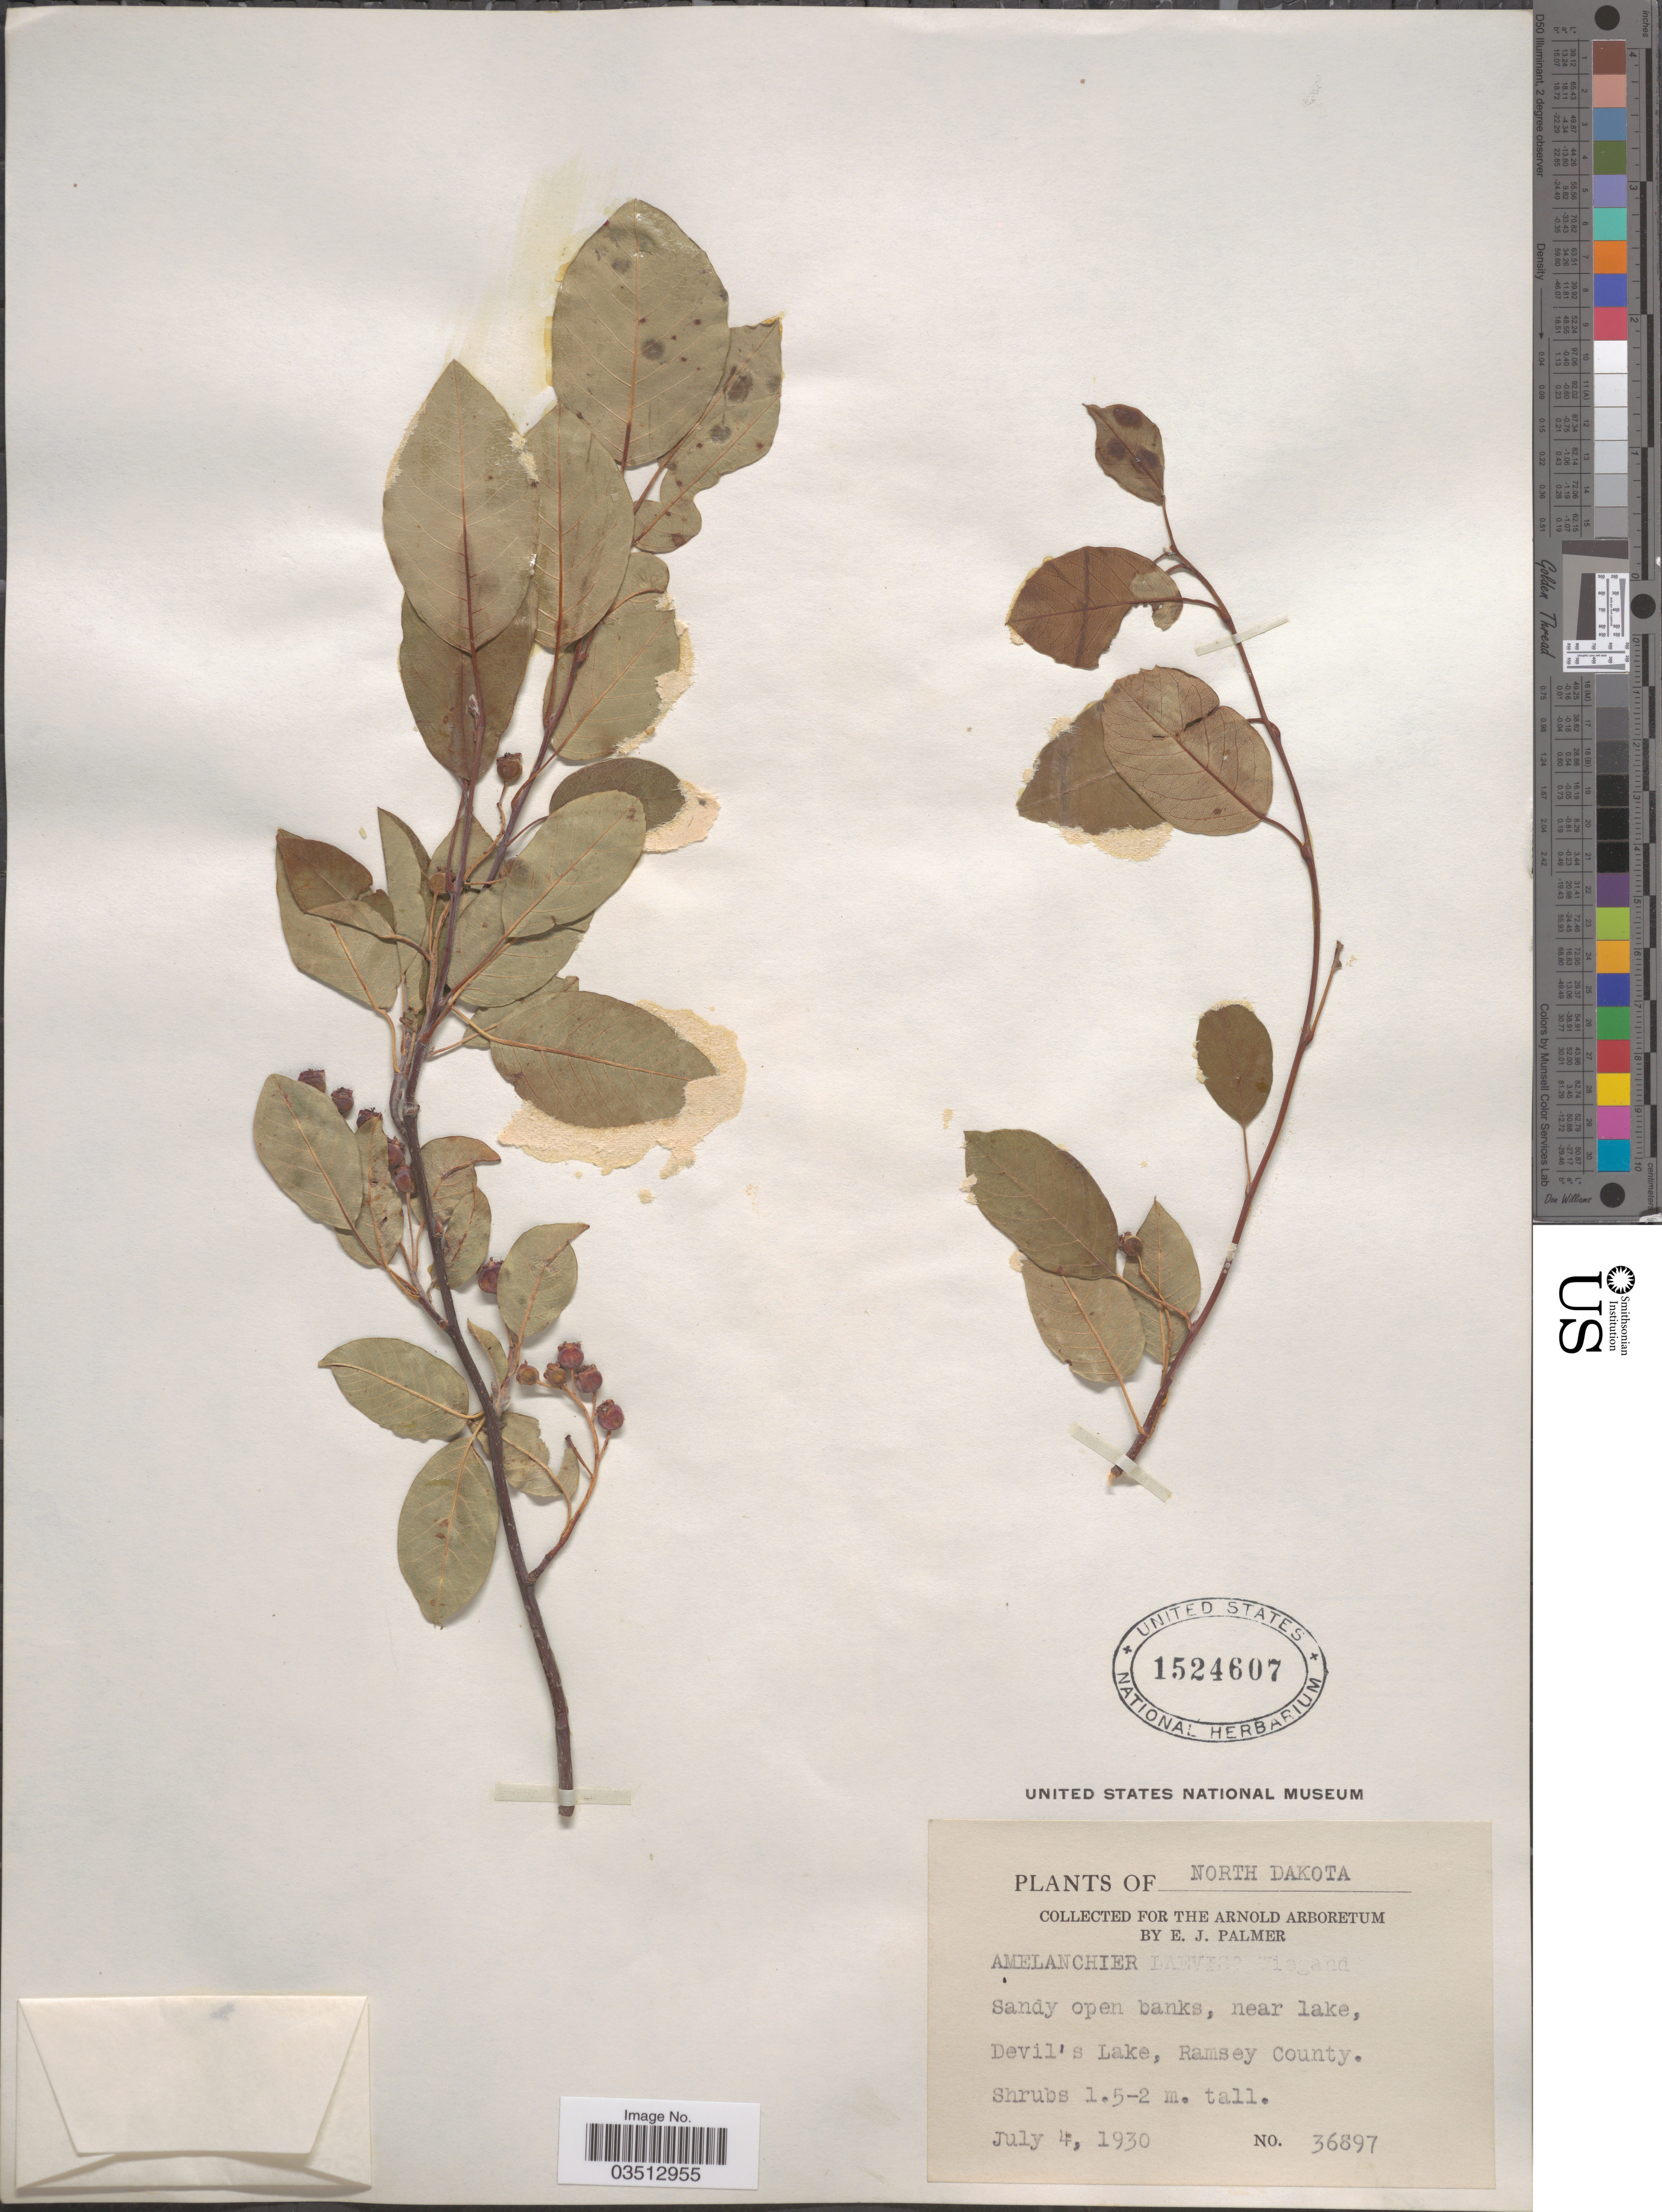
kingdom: Plantae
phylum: Tracheophyta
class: Magnoliopsida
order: Rosales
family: Rosaceae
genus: Amelanchier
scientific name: Amelanchier sp.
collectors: E. J. Palmer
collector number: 36897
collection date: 1930-07-04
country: United States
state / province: North Dakota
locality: Devil's Lake, Ramsey County.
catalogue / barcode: US 1524607